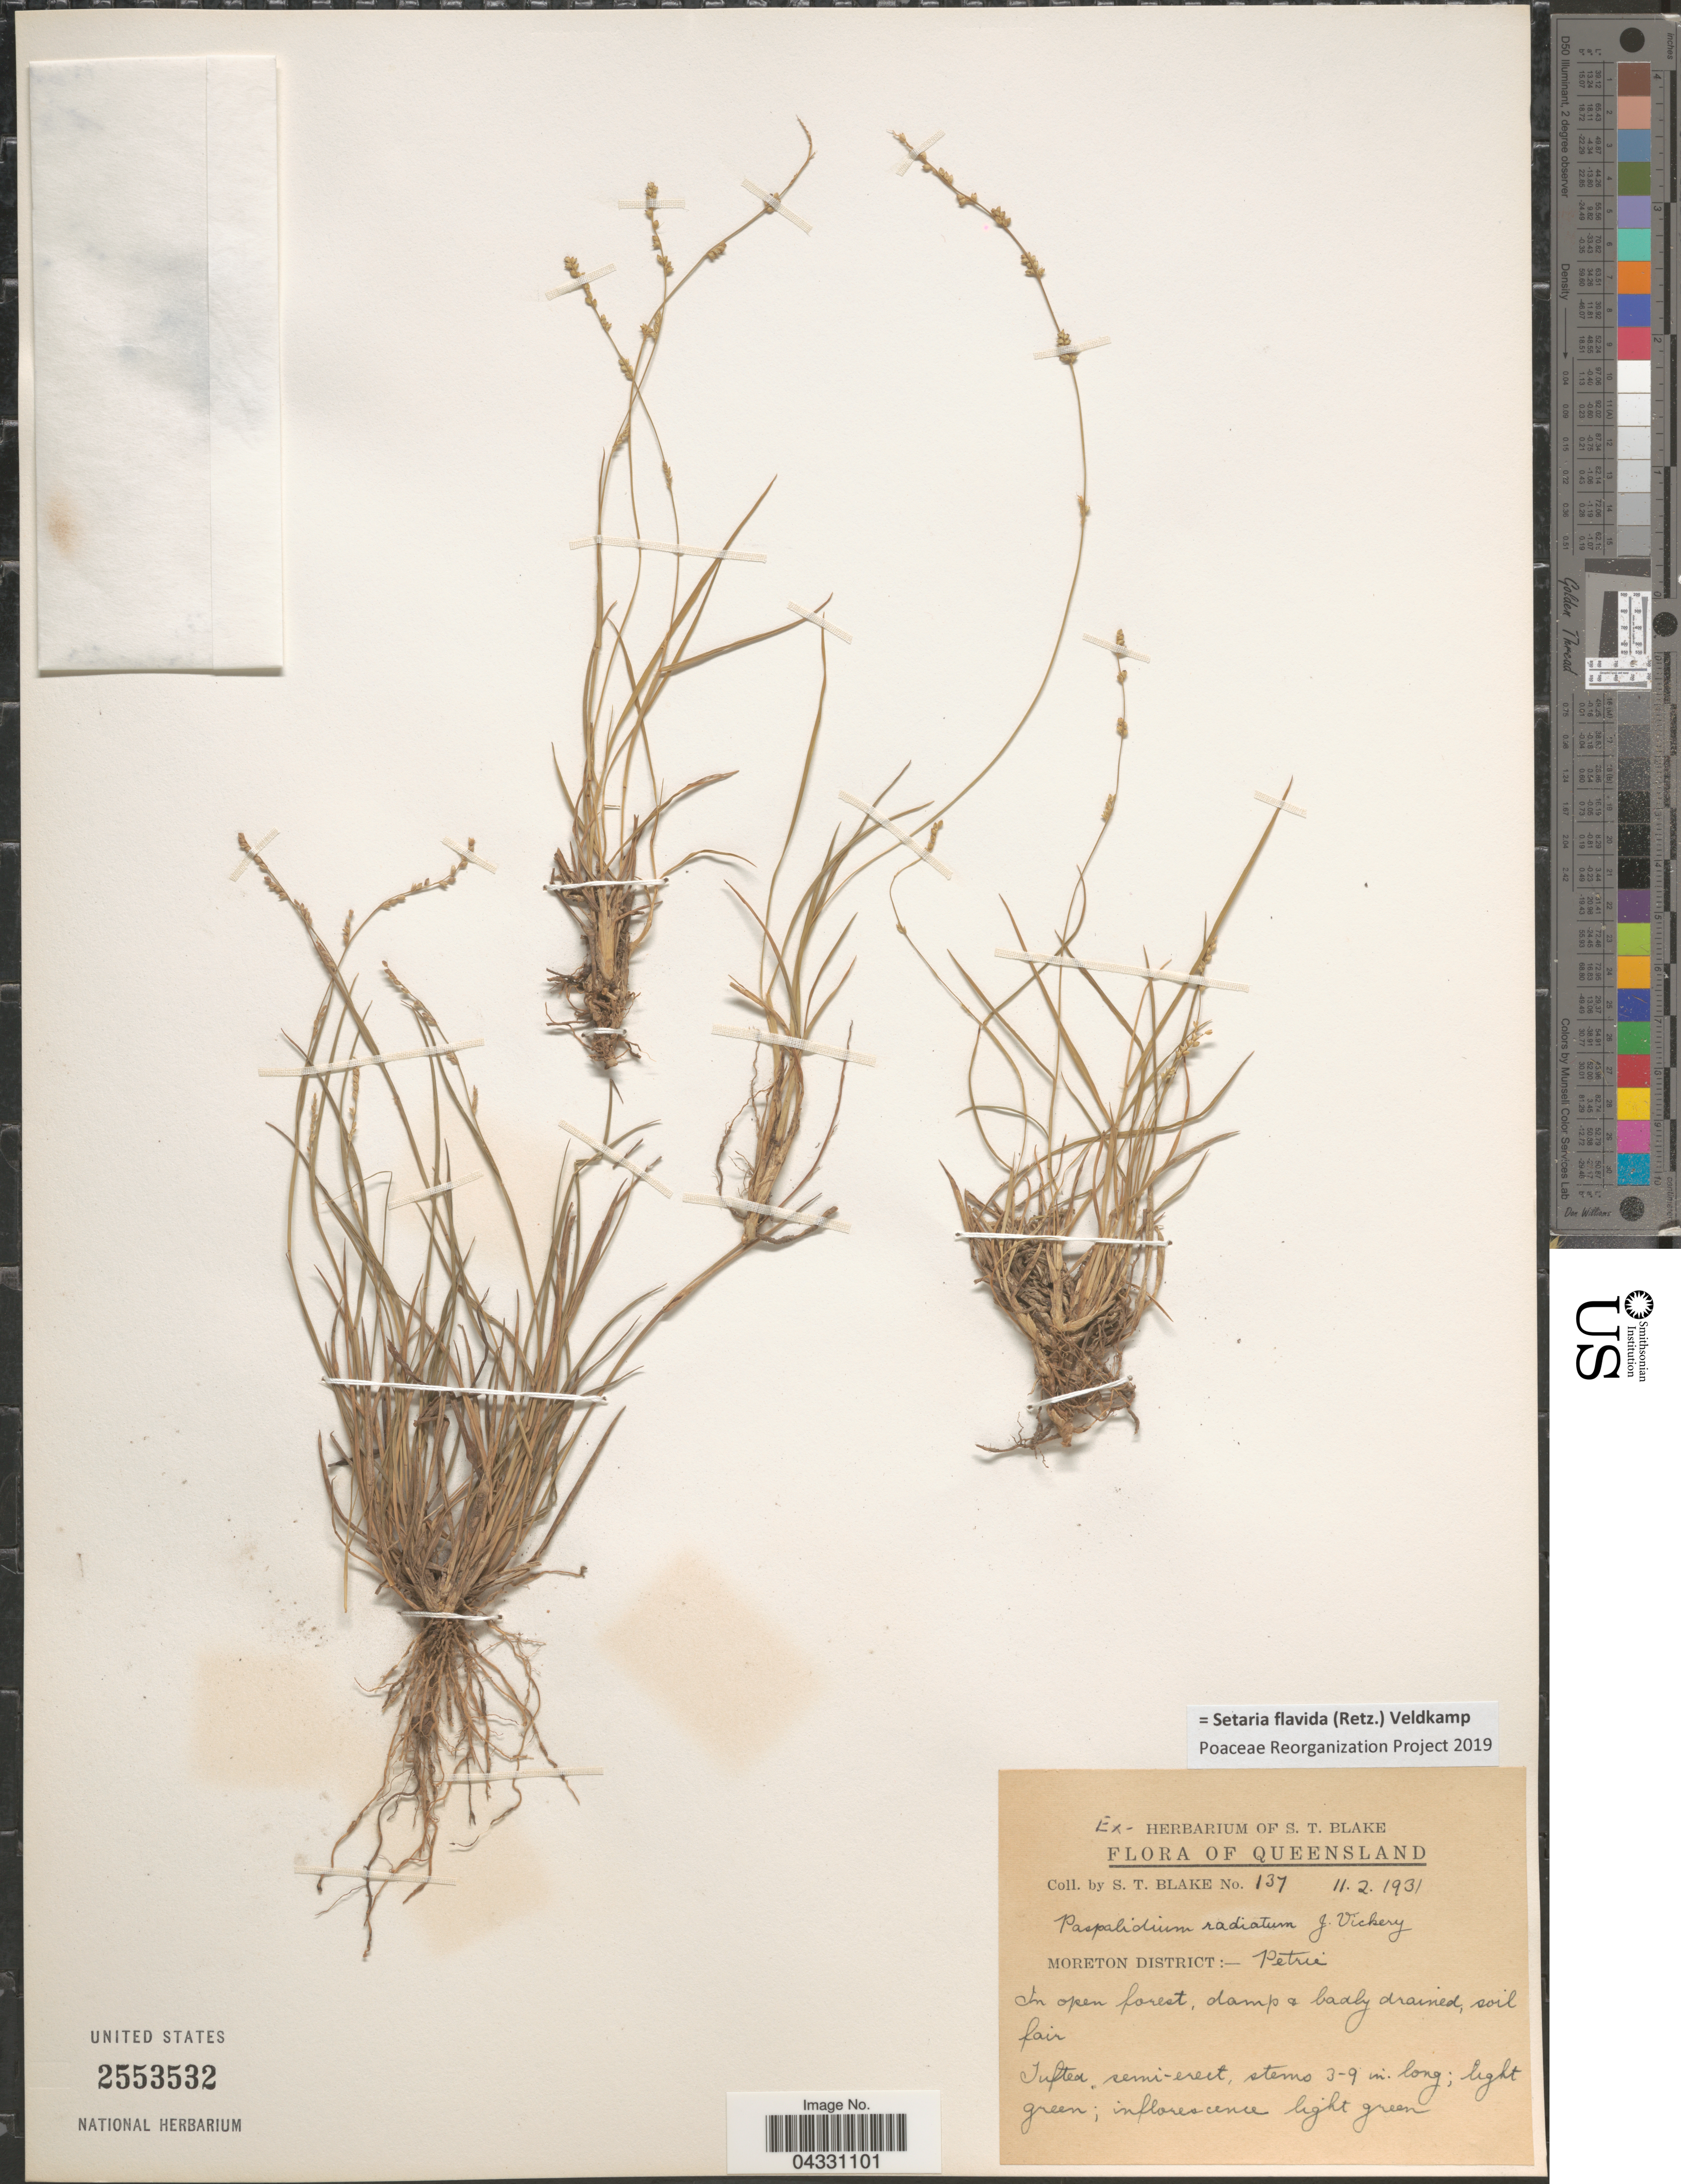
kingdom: Plantae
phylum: Tracheophyta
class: Liliopsida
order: Poales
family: Poaceae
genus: Setaria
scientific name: Setaria flavida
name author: (Retz.) Veldkamp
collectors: S. T. Blake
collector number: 137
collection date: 1931-02-11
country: Australia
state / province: Queensland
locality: Moreton District:- Petrie.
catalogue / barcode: US 2553532